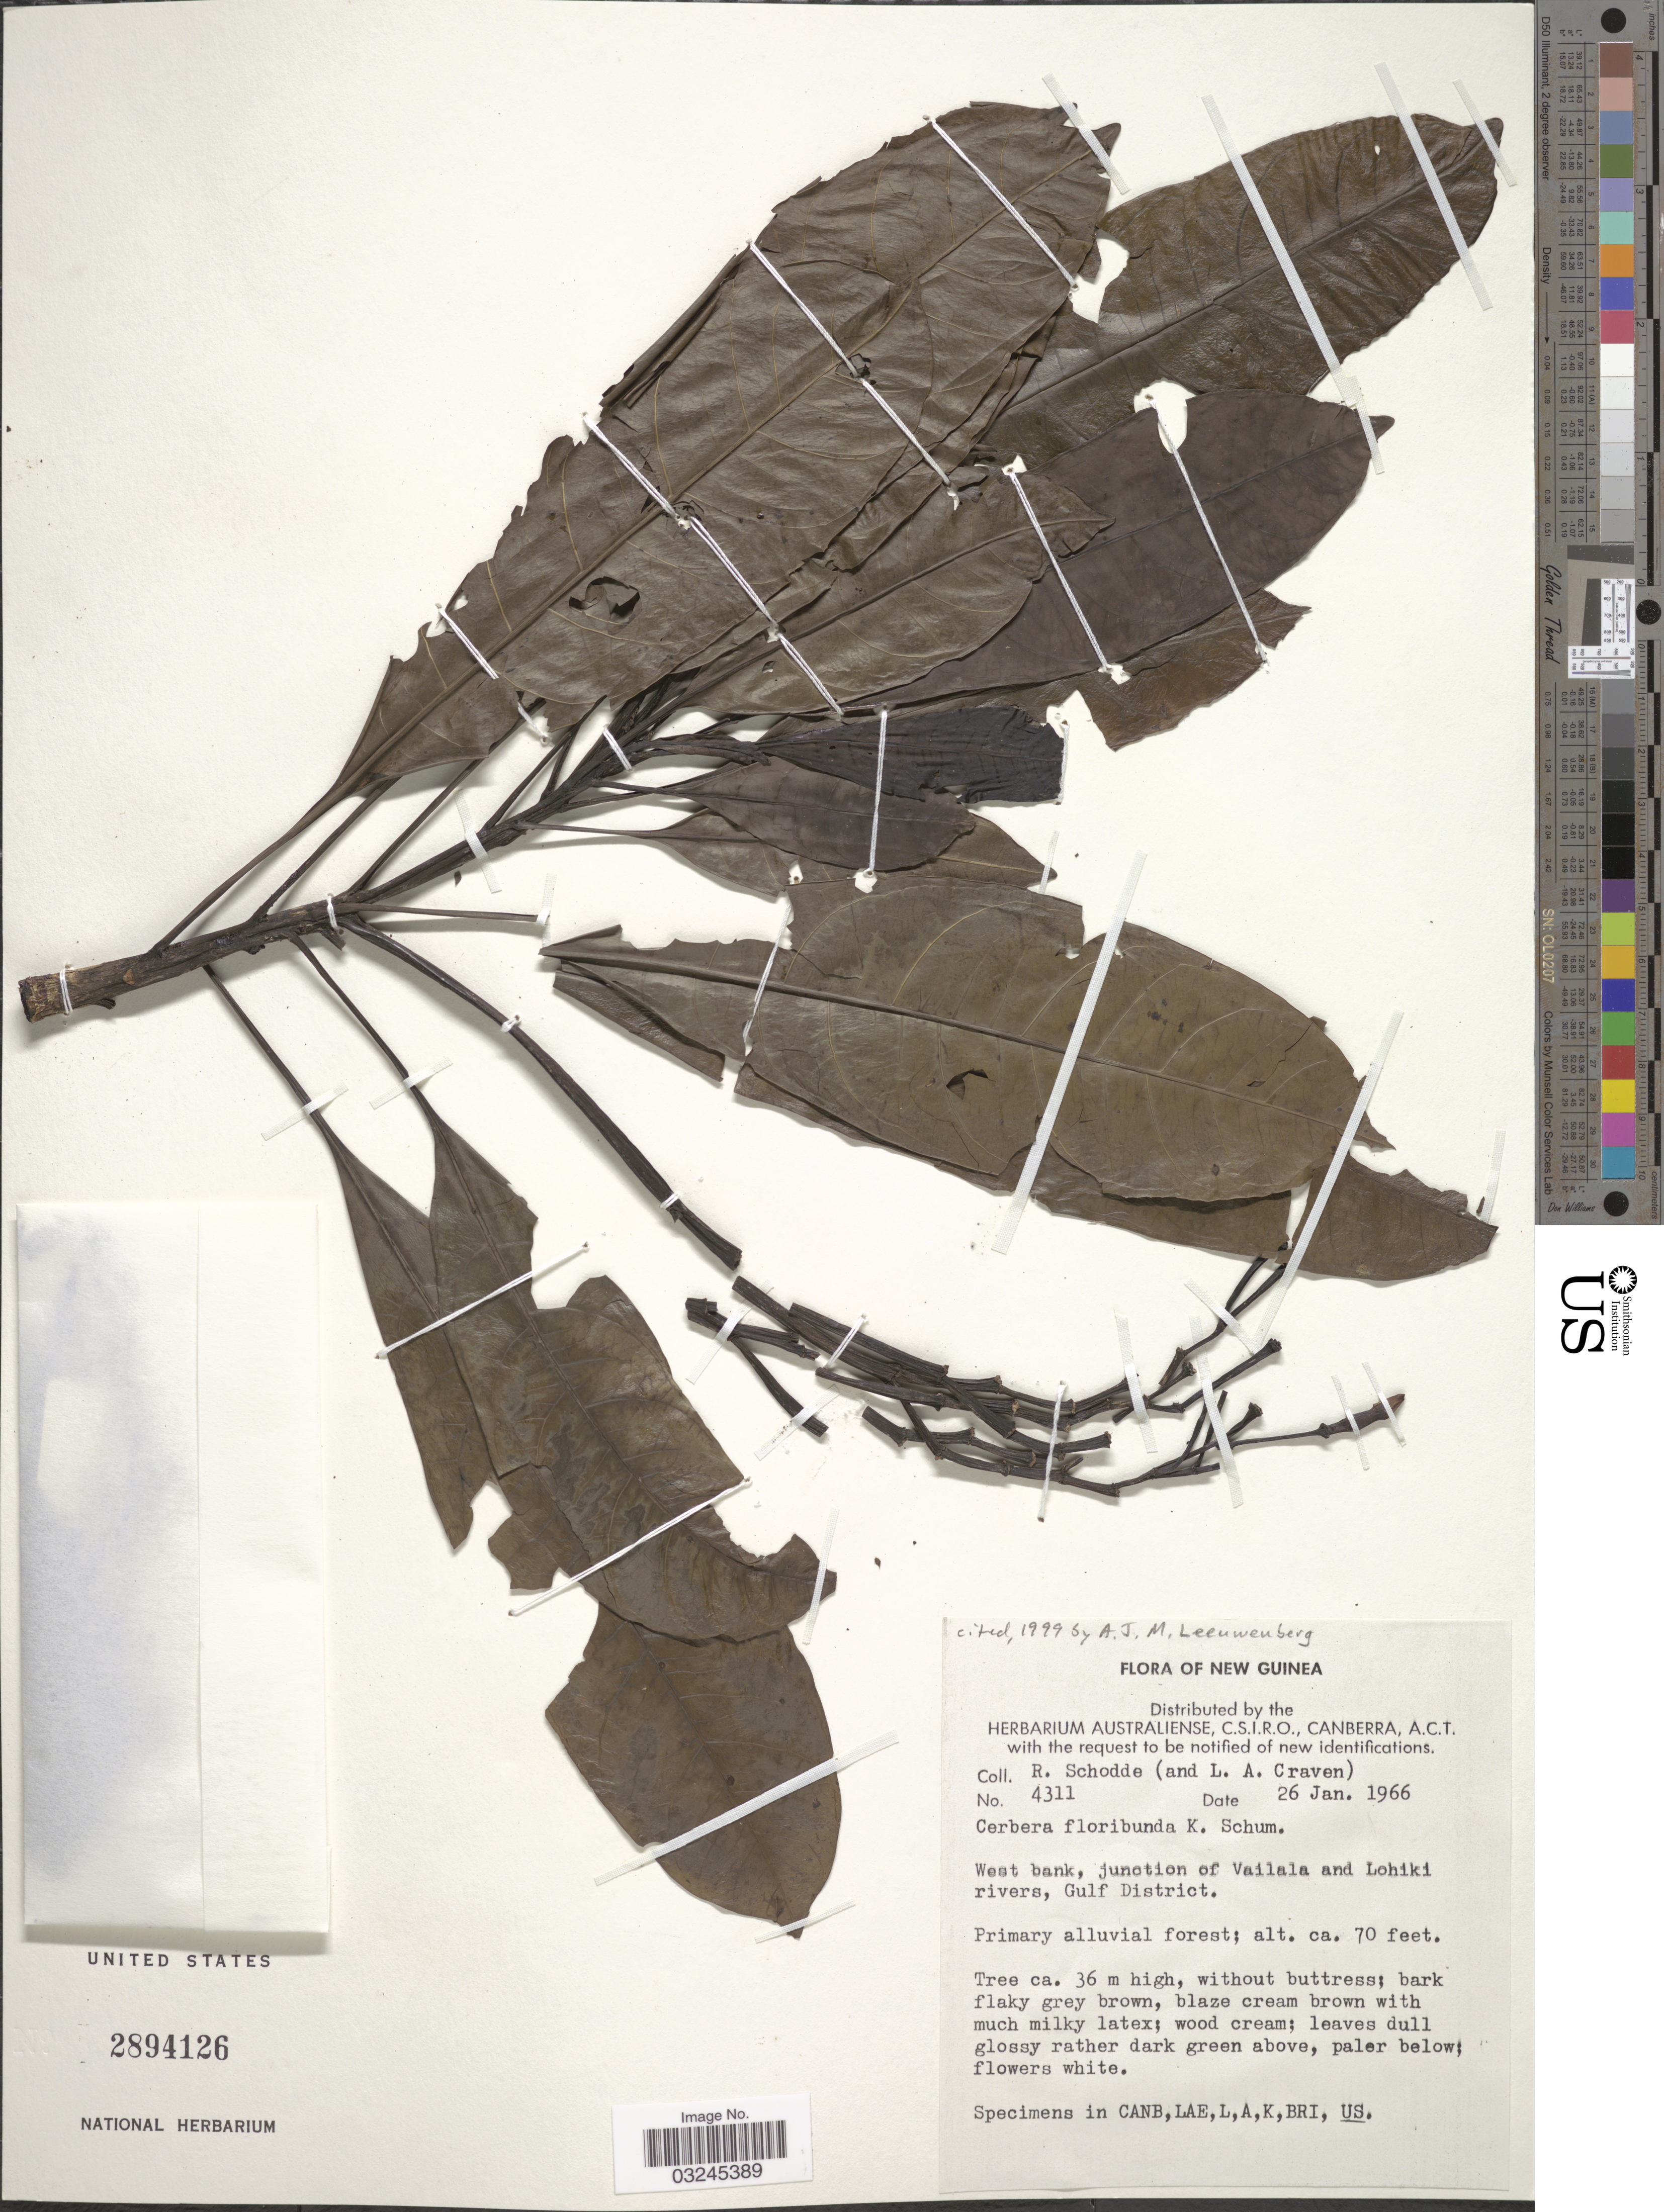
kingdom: Plantae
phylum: Tracheophyta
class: Magnoliopsida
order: Gentianales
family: Apocynaceae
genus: Cerbera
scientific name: Cerbera floribunda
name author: K. Schum.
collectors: R. Schodde & L. A. Craven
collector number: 4311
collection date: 1966-01-26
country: Papua New Guinea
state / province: Gulf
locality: New Guinea. West bank, junction of Vailala and Lohiki rivers, Gulf District.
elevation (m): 21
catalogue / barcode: US 2894126